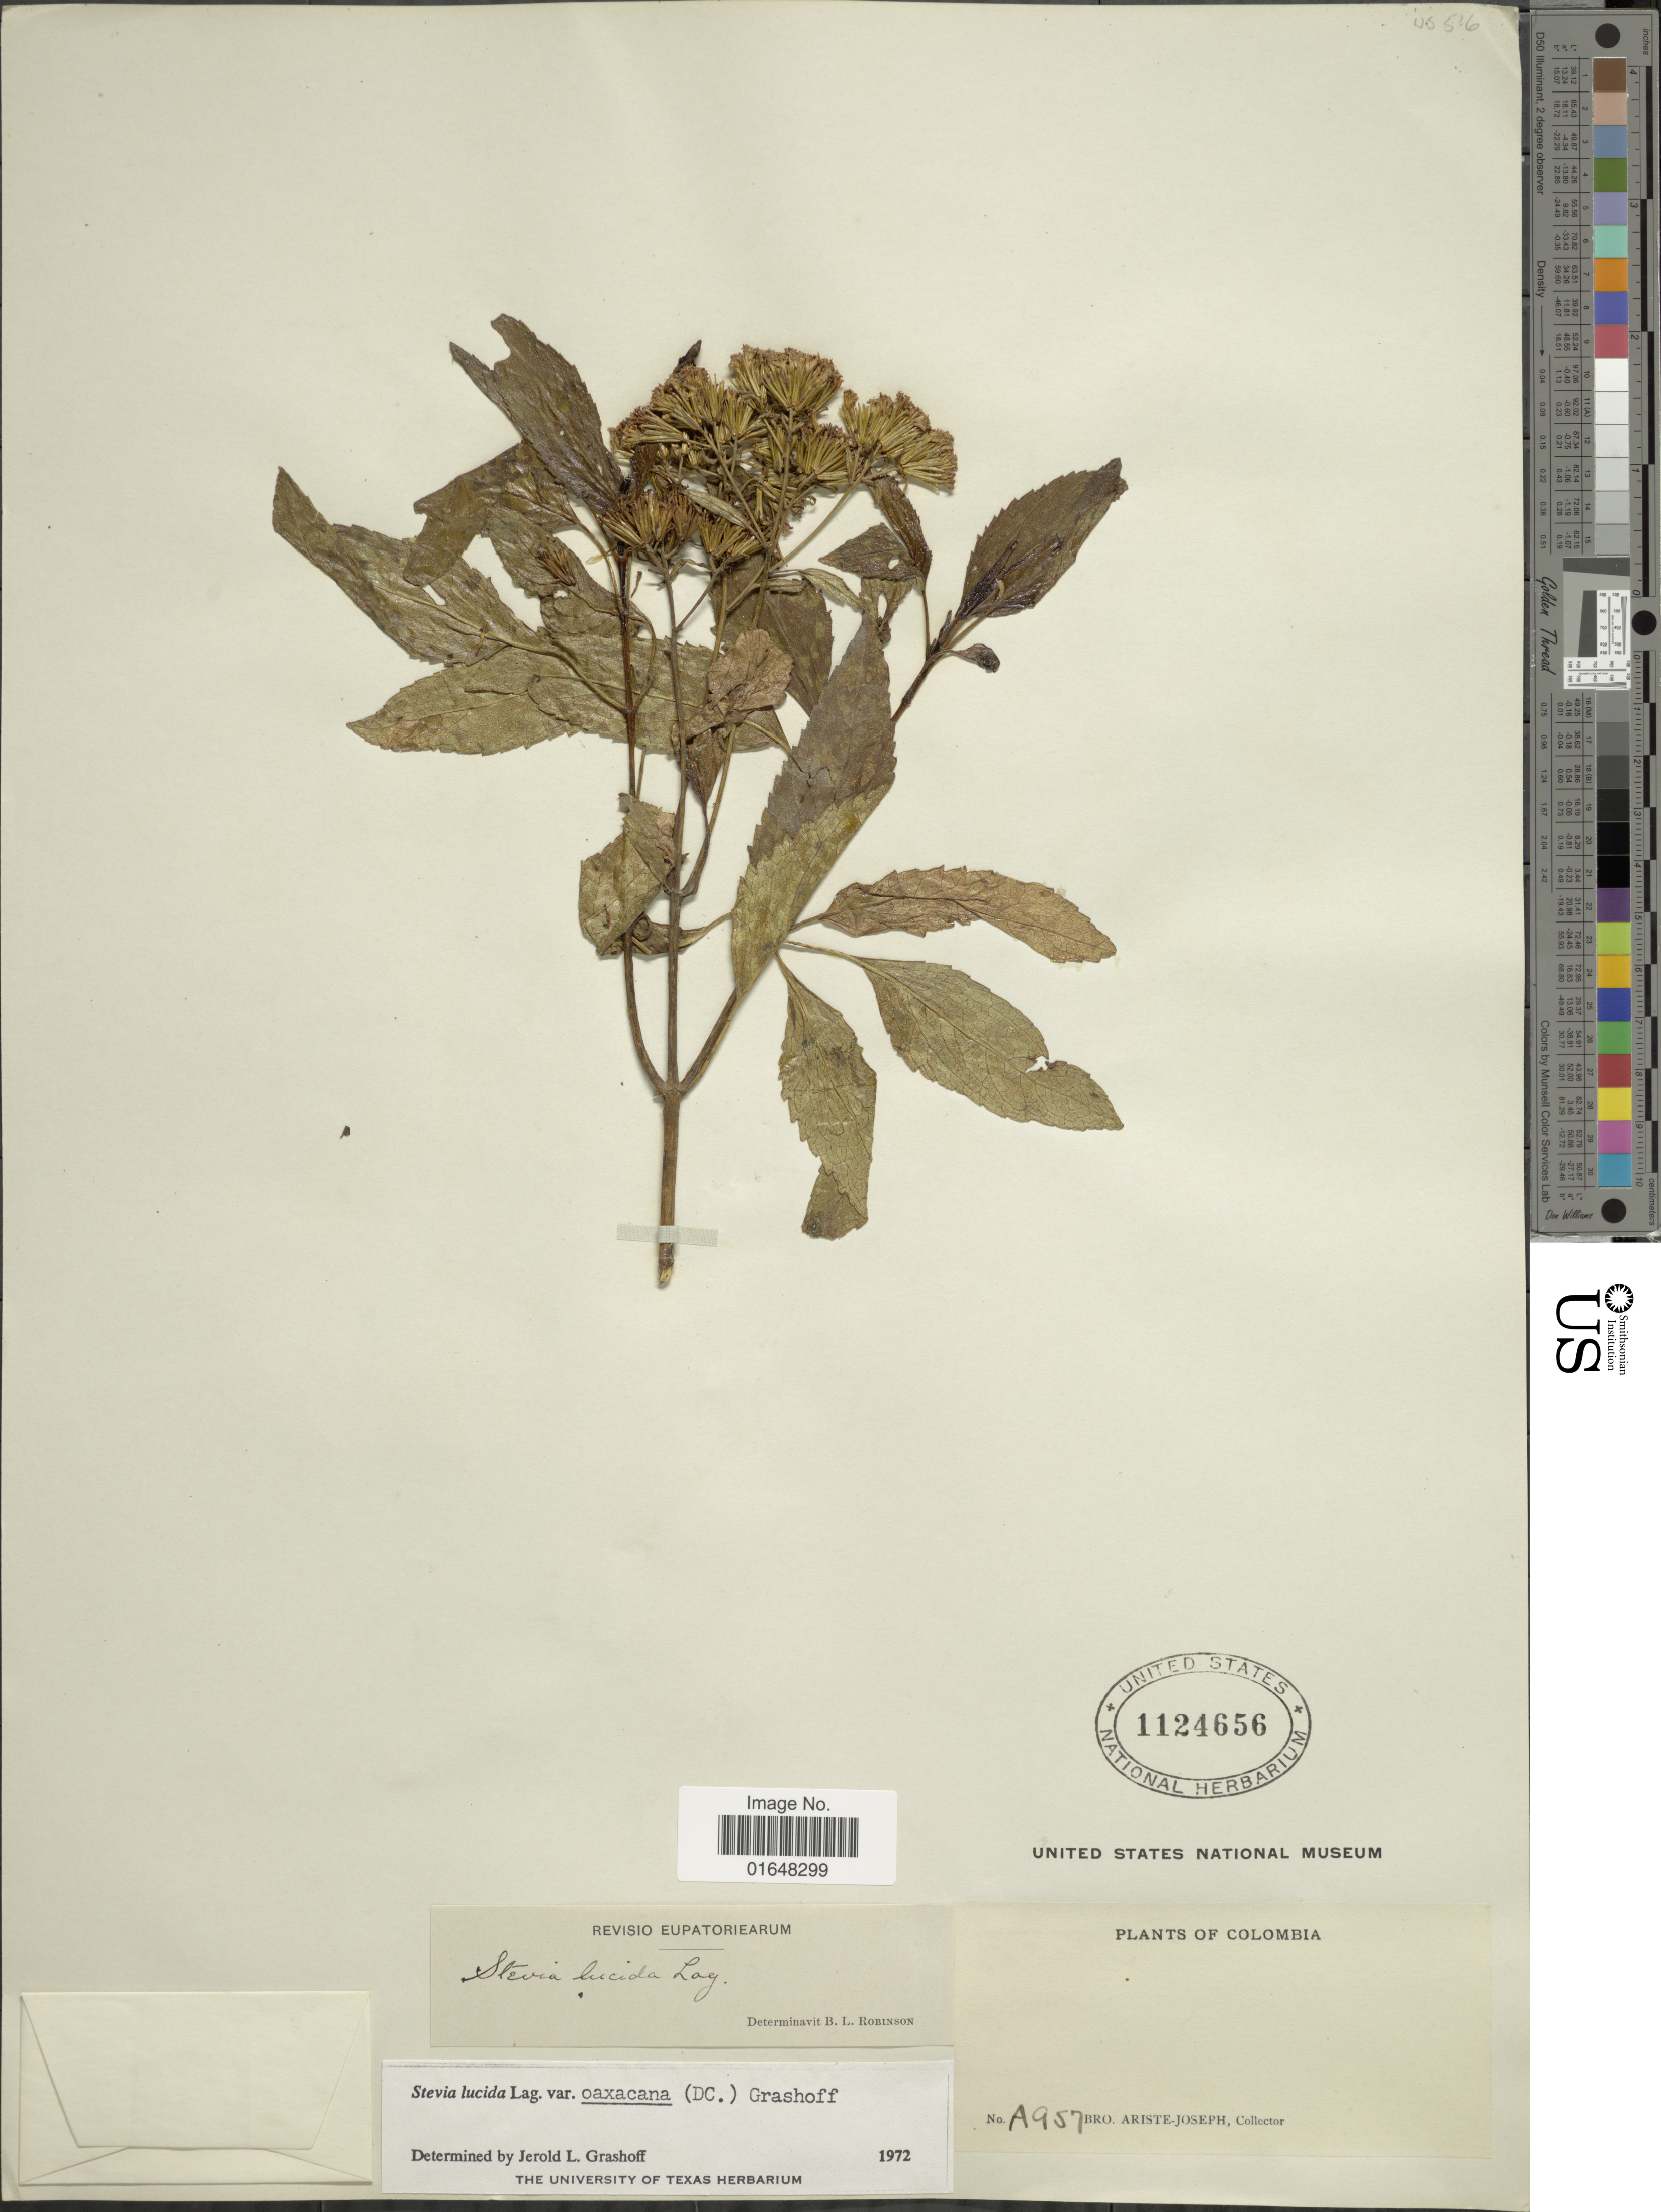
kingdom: Plantae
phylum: Tracheophyta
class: Magnoliopsida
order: Asterales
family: Asteraceae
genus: Stevia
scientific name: Stevia lucida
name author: Lag.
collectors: Bro. Ariste-Joseph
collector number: A957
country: Colombia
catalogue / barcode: US 1124656